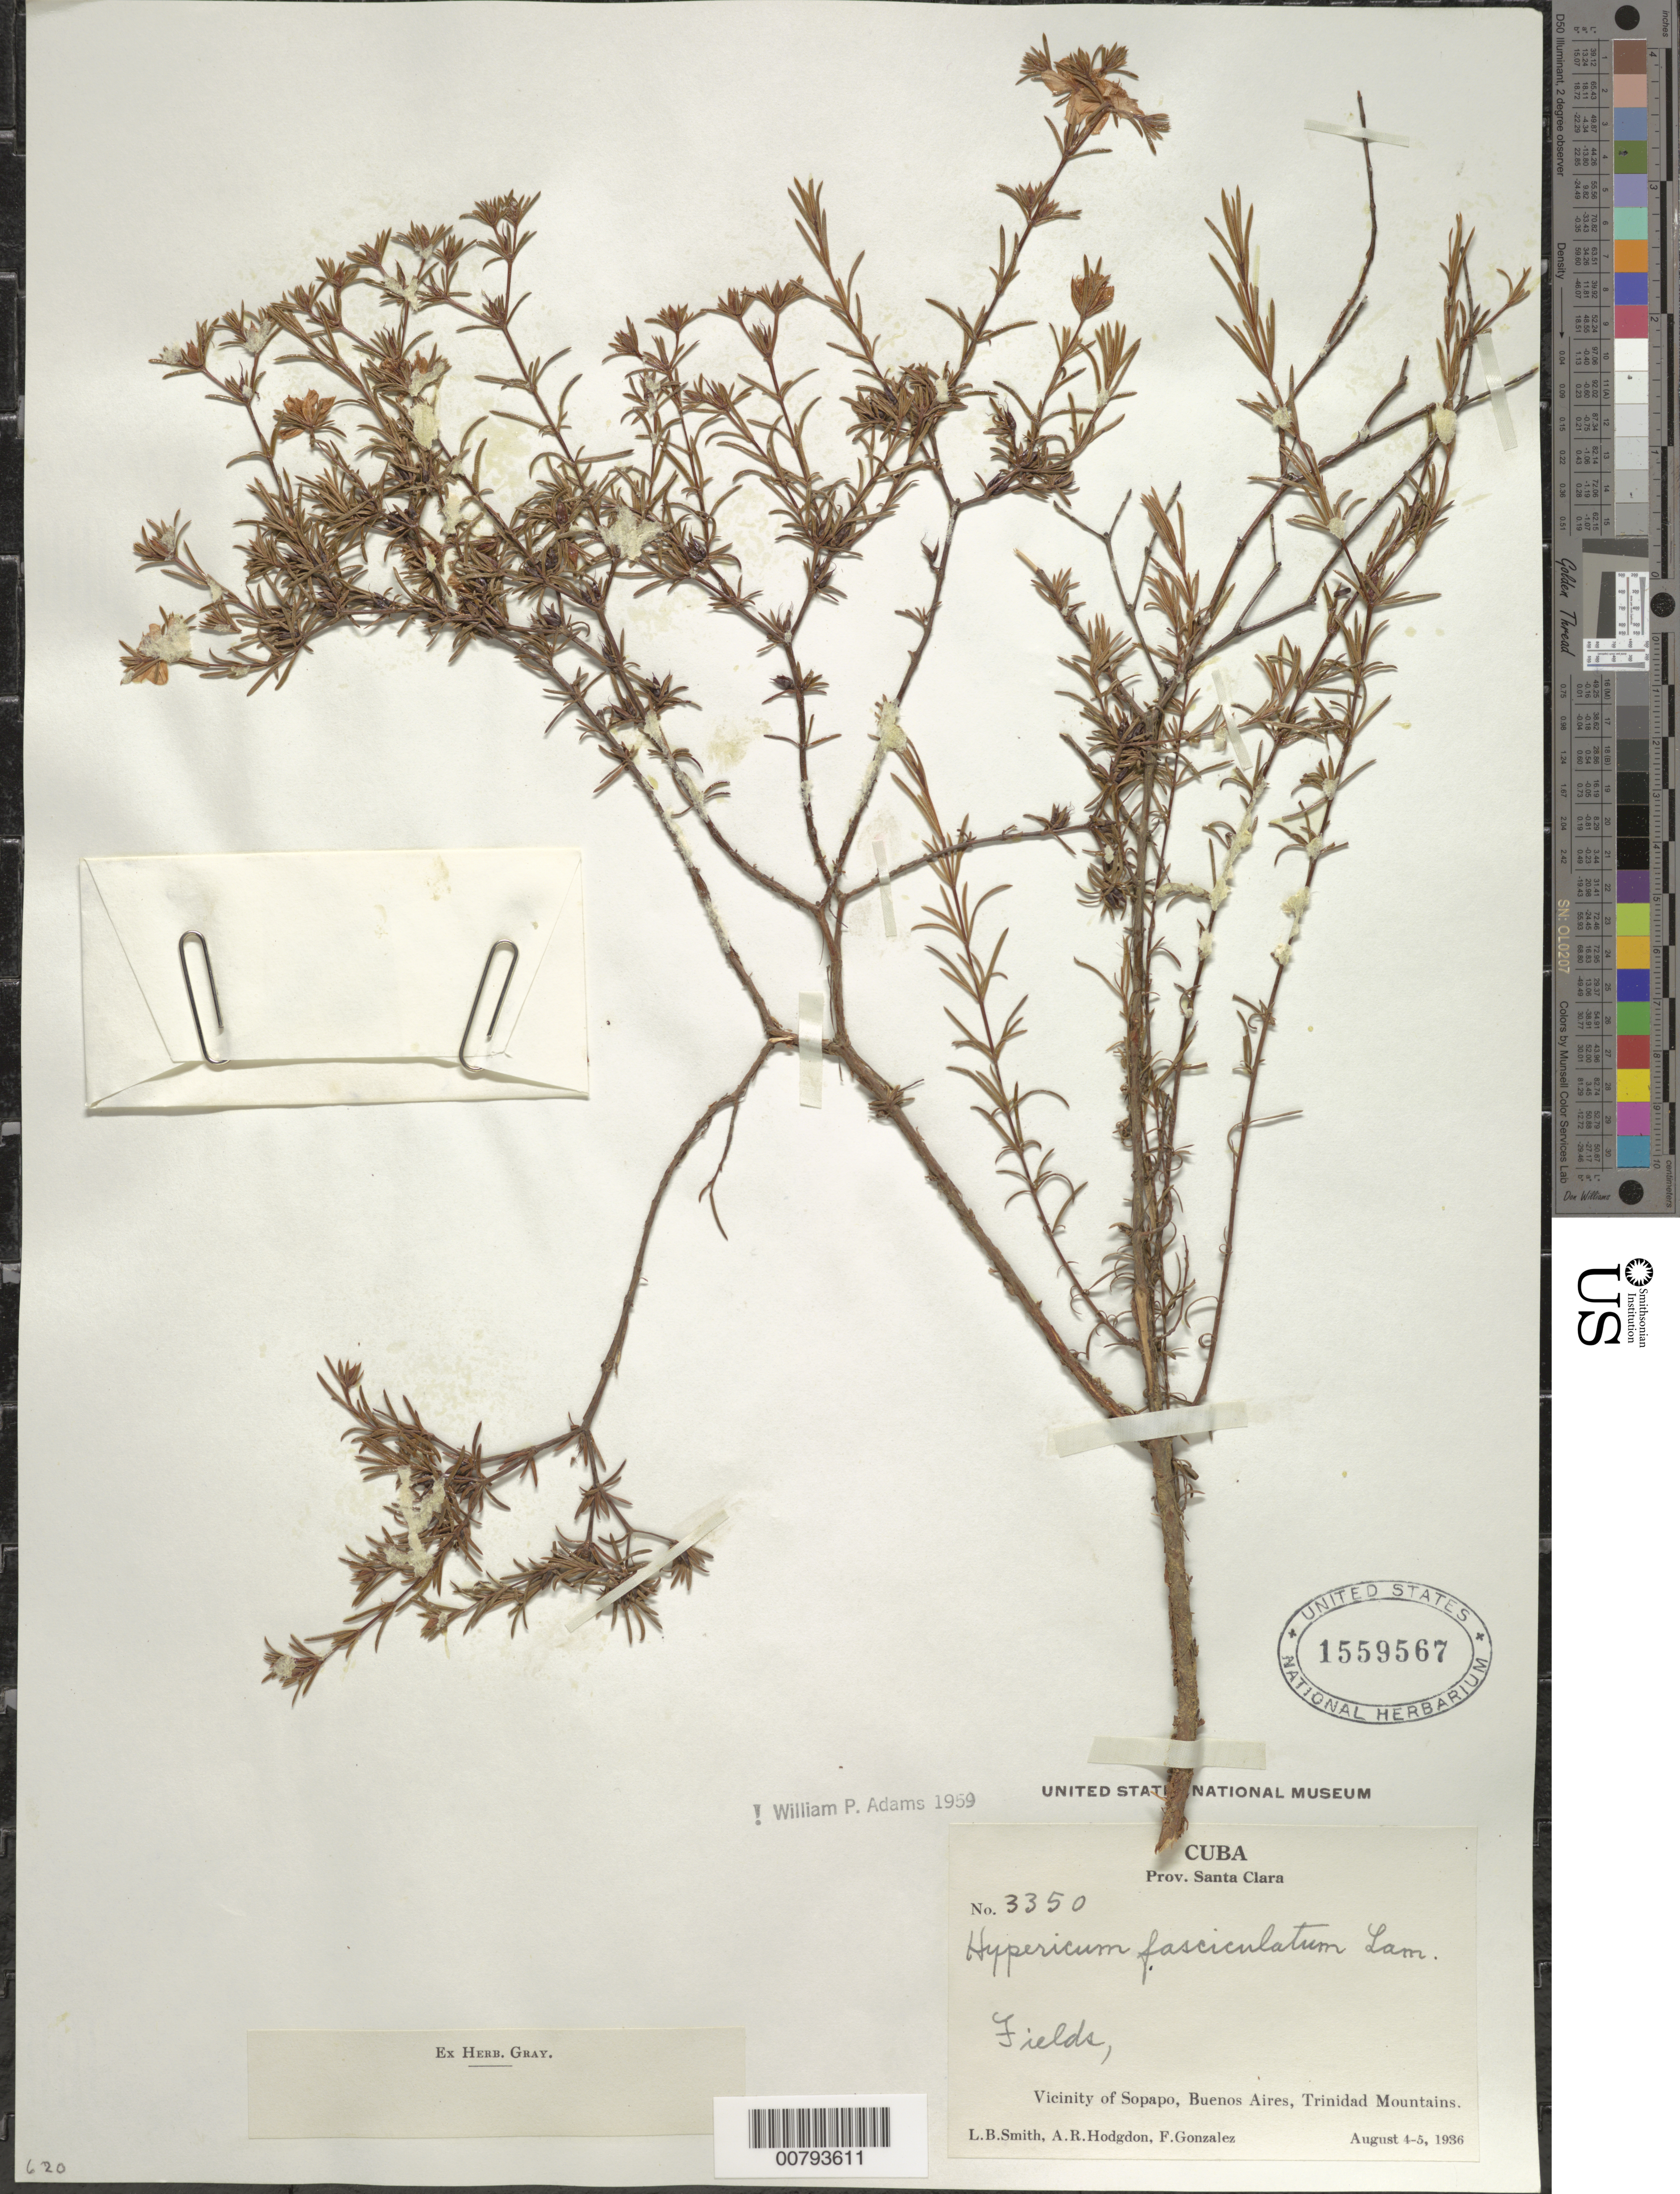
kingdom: Plantae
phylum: Tracheophyta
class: Magnoliopsida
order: Malpighiales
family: Hypericaceae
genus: Hypericum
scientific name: Hypericum fasciculatum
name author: Lam.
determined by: Adams, W. P.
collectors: L. Smith, A. R. Hodgdon & F. Gonzalez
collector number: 3350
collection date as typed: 04 Aug 1936 to 05 Aug 1936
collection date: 1936-08-04/1936-08-05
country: Cuba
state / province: Santa Clara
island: Cuba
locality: Vicinity of Sopapo, Buenos Aires, Trinidad Mountains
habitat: Fields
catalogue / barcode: US 1559567